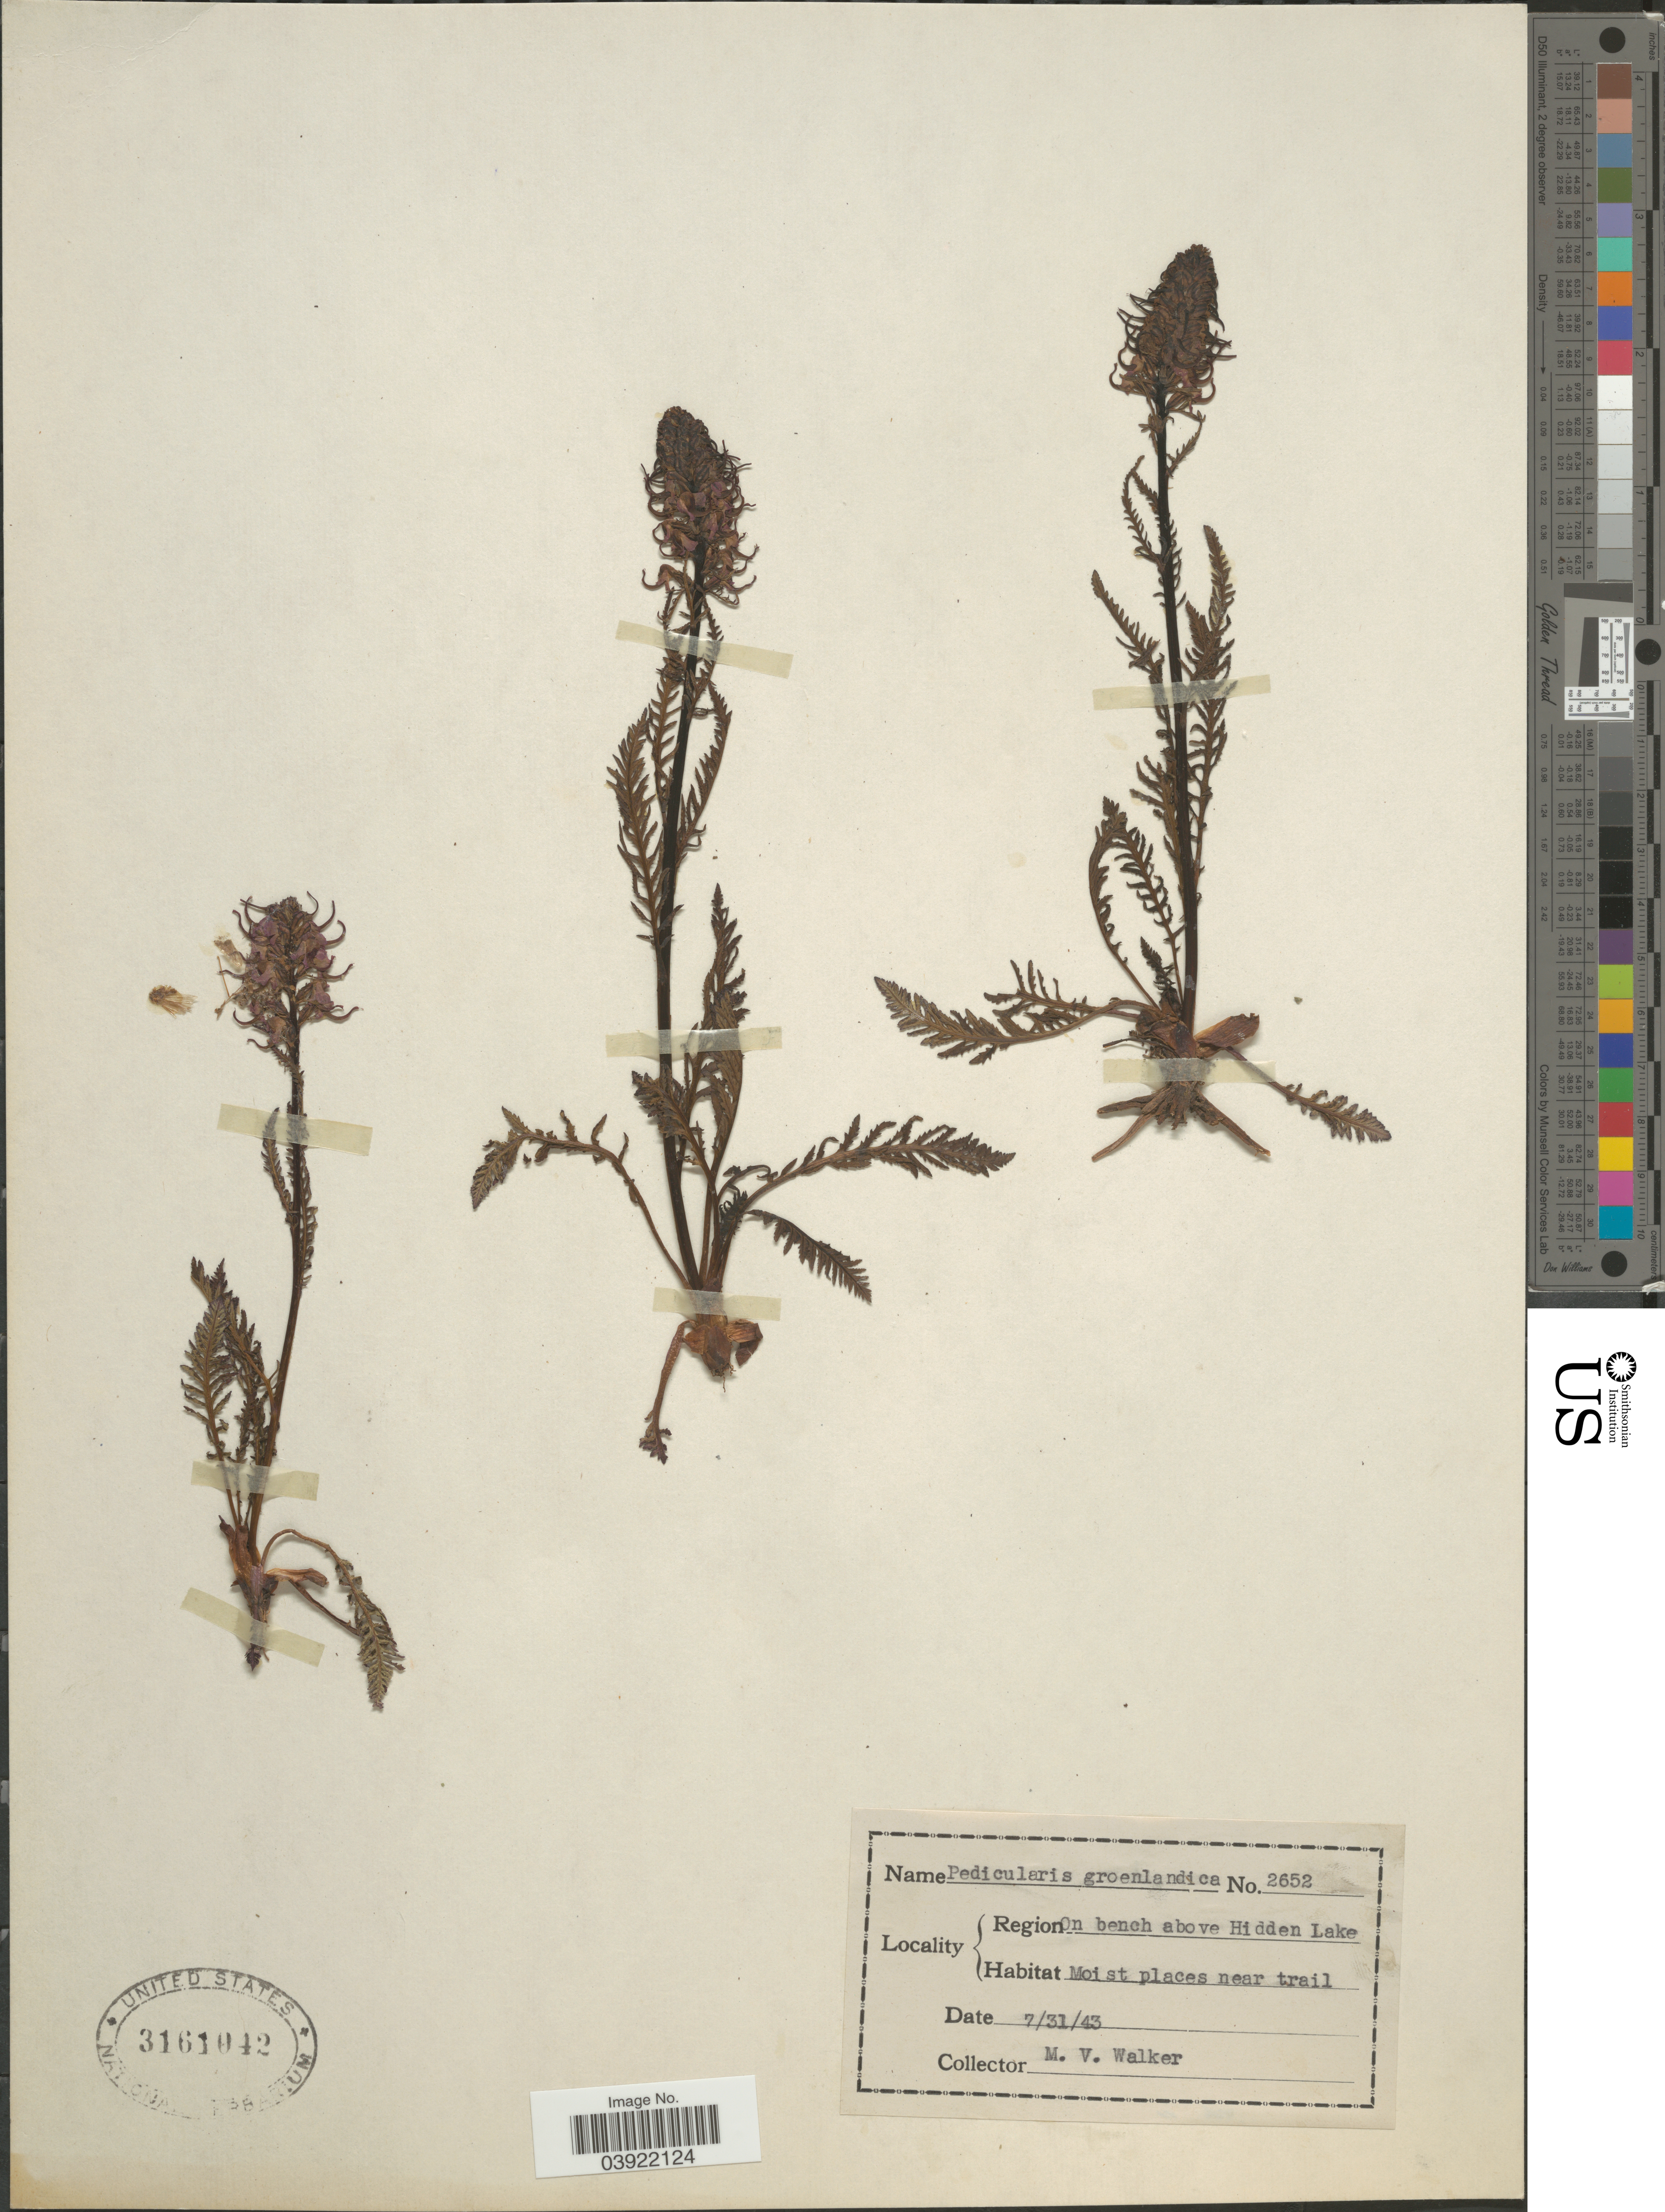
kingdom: Plantae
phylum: Tracheophyta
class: Magnoliopsida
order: Lamiales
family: Orobanchaceae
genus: Pedicularis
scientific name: Pedicularis groenlandica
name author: Retz.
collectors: M. Walker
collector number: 2652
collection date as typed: Transcribed d/m/y: 31/7/43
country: United States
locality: Region on bench above Hidden Lake.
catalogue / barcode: US 3161042